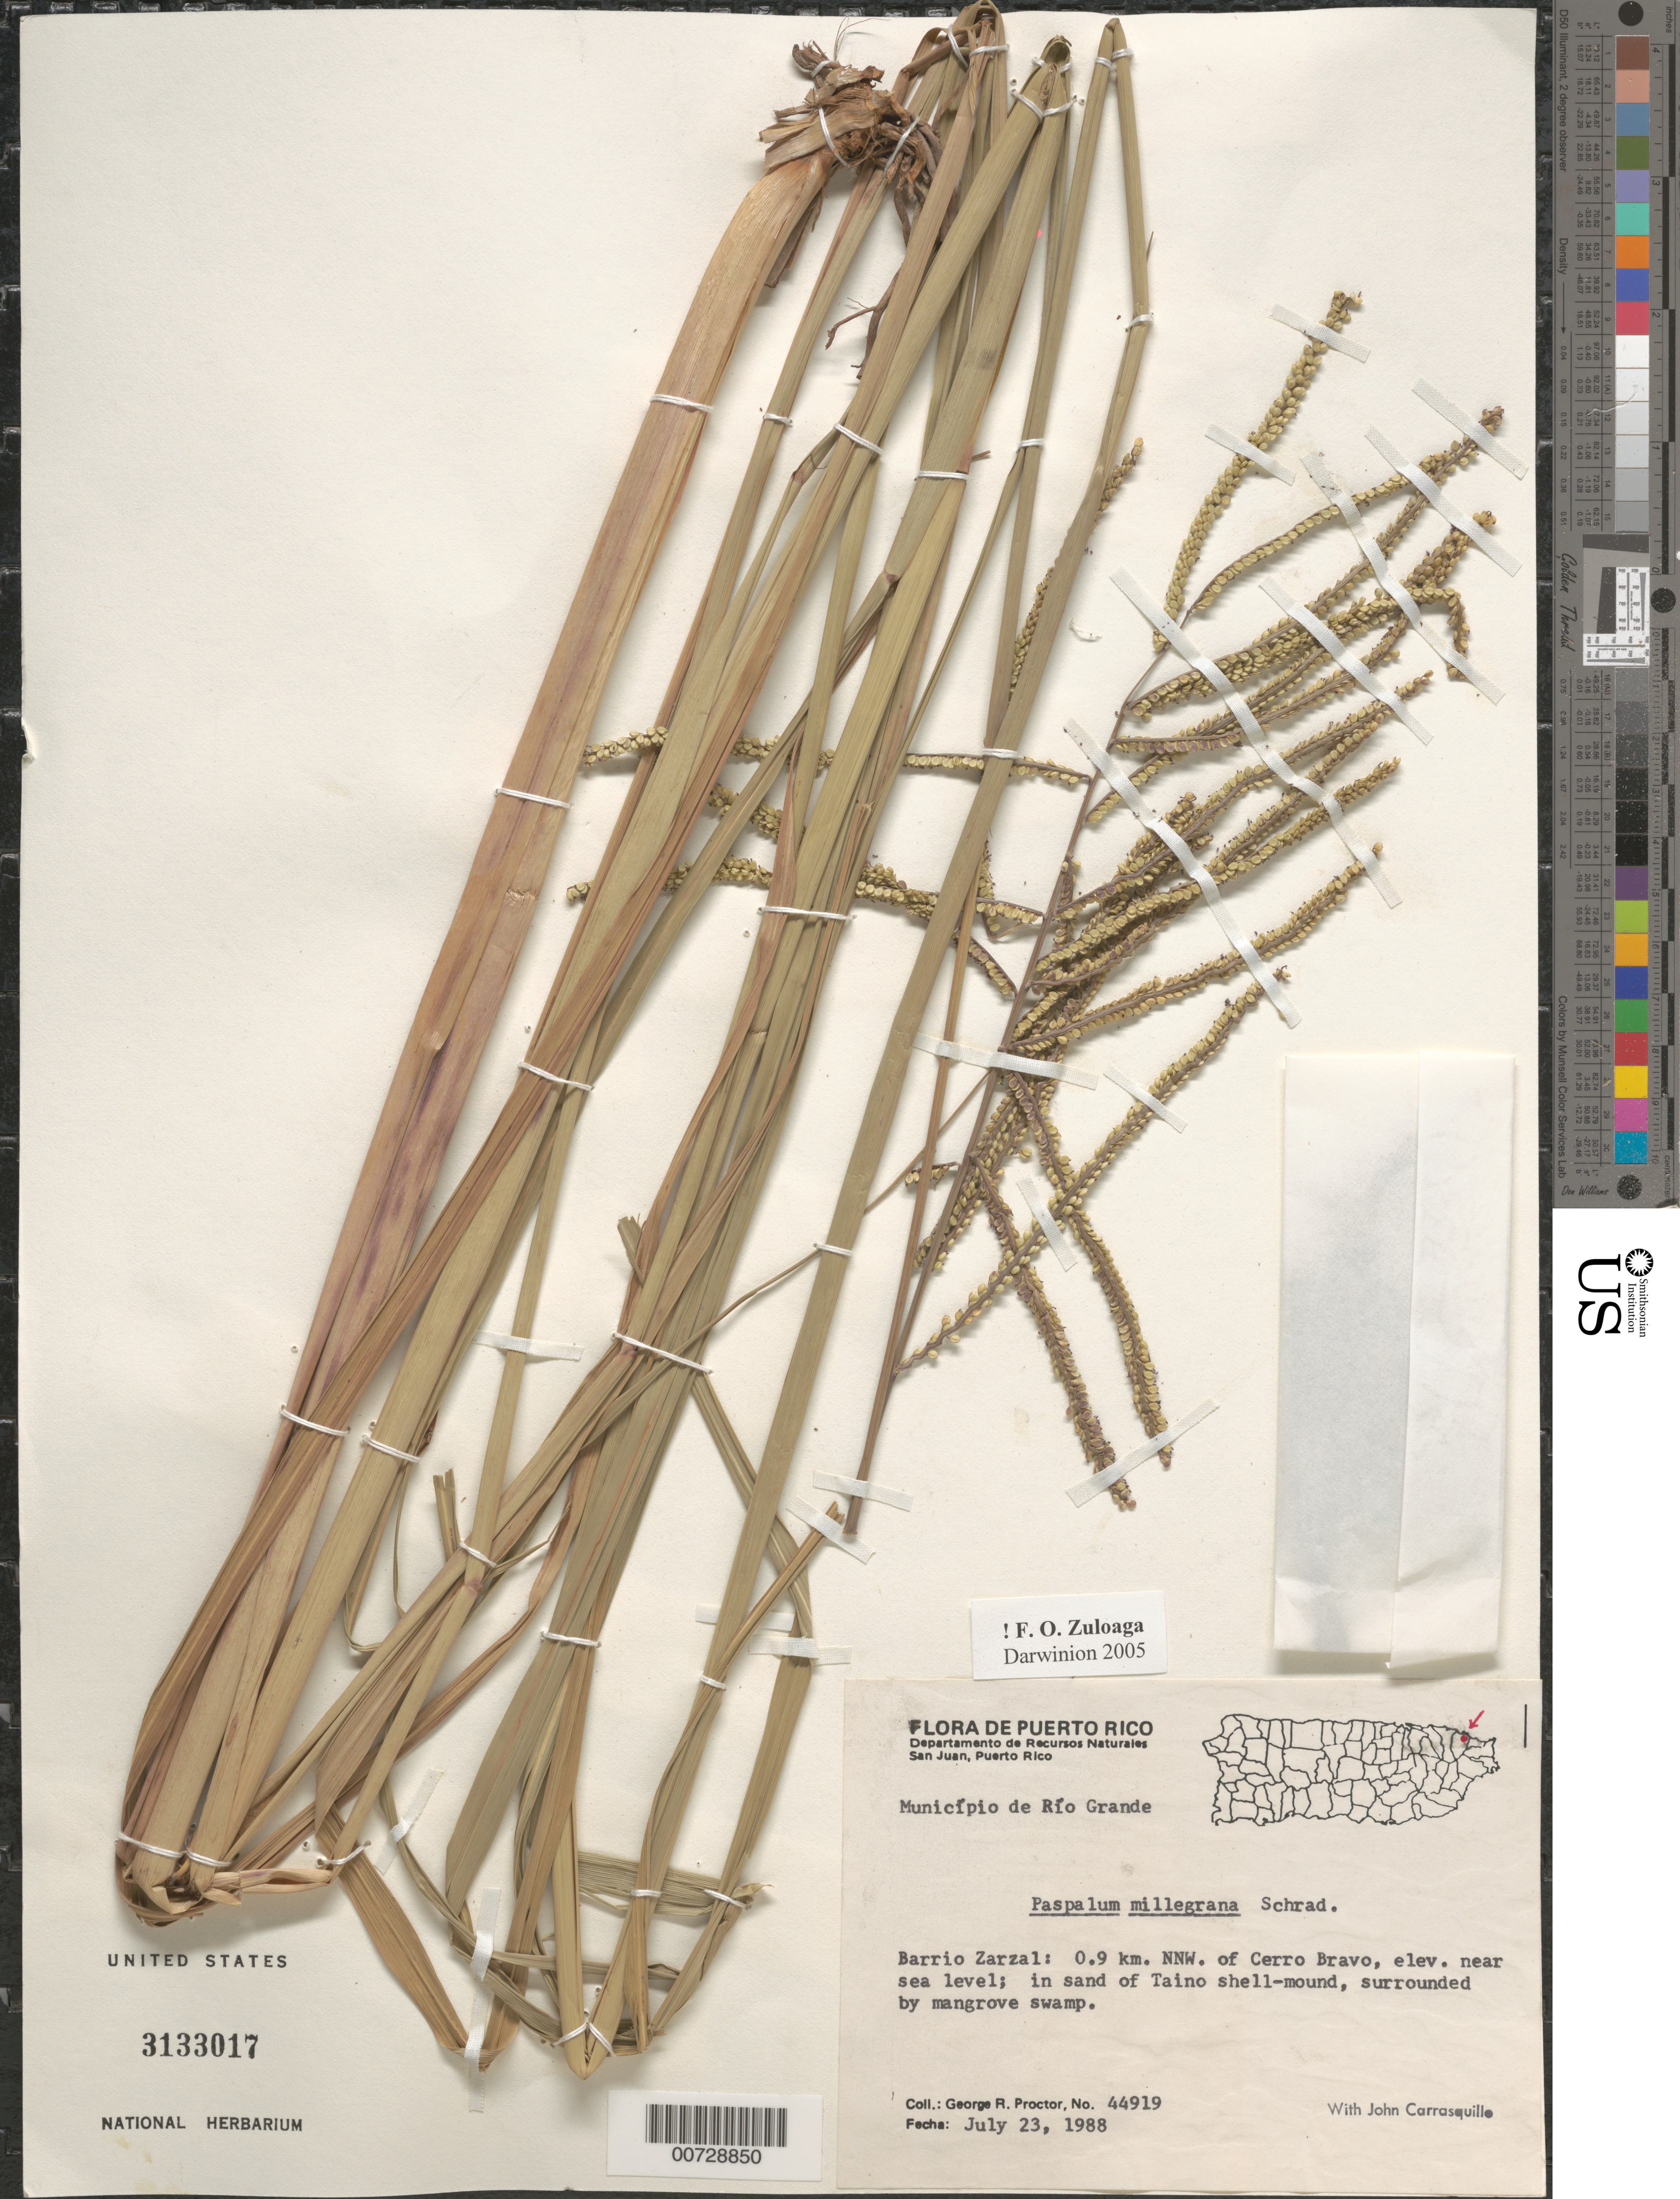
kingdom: Plantae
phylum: Tracheophyta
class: Liliopsida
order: Poales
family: Poaceae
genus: Paspalum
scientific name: Paspalum millegrana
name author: Schrad.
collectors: G. R. Proctor & J. Carrasquillo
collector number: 44919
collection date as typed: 23 Jul 1988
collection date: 1988-07-23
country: Puerto Rico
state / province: Río Grande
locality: Mun. Río Grande, Barrio Zarzal: 0.9 km NNW of Cerro Bravo, in sand of Taino shell-mound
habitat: In sand of Taino shell-mound, surrounded by mangrove swamp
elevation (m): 0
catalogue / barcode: US 3133017